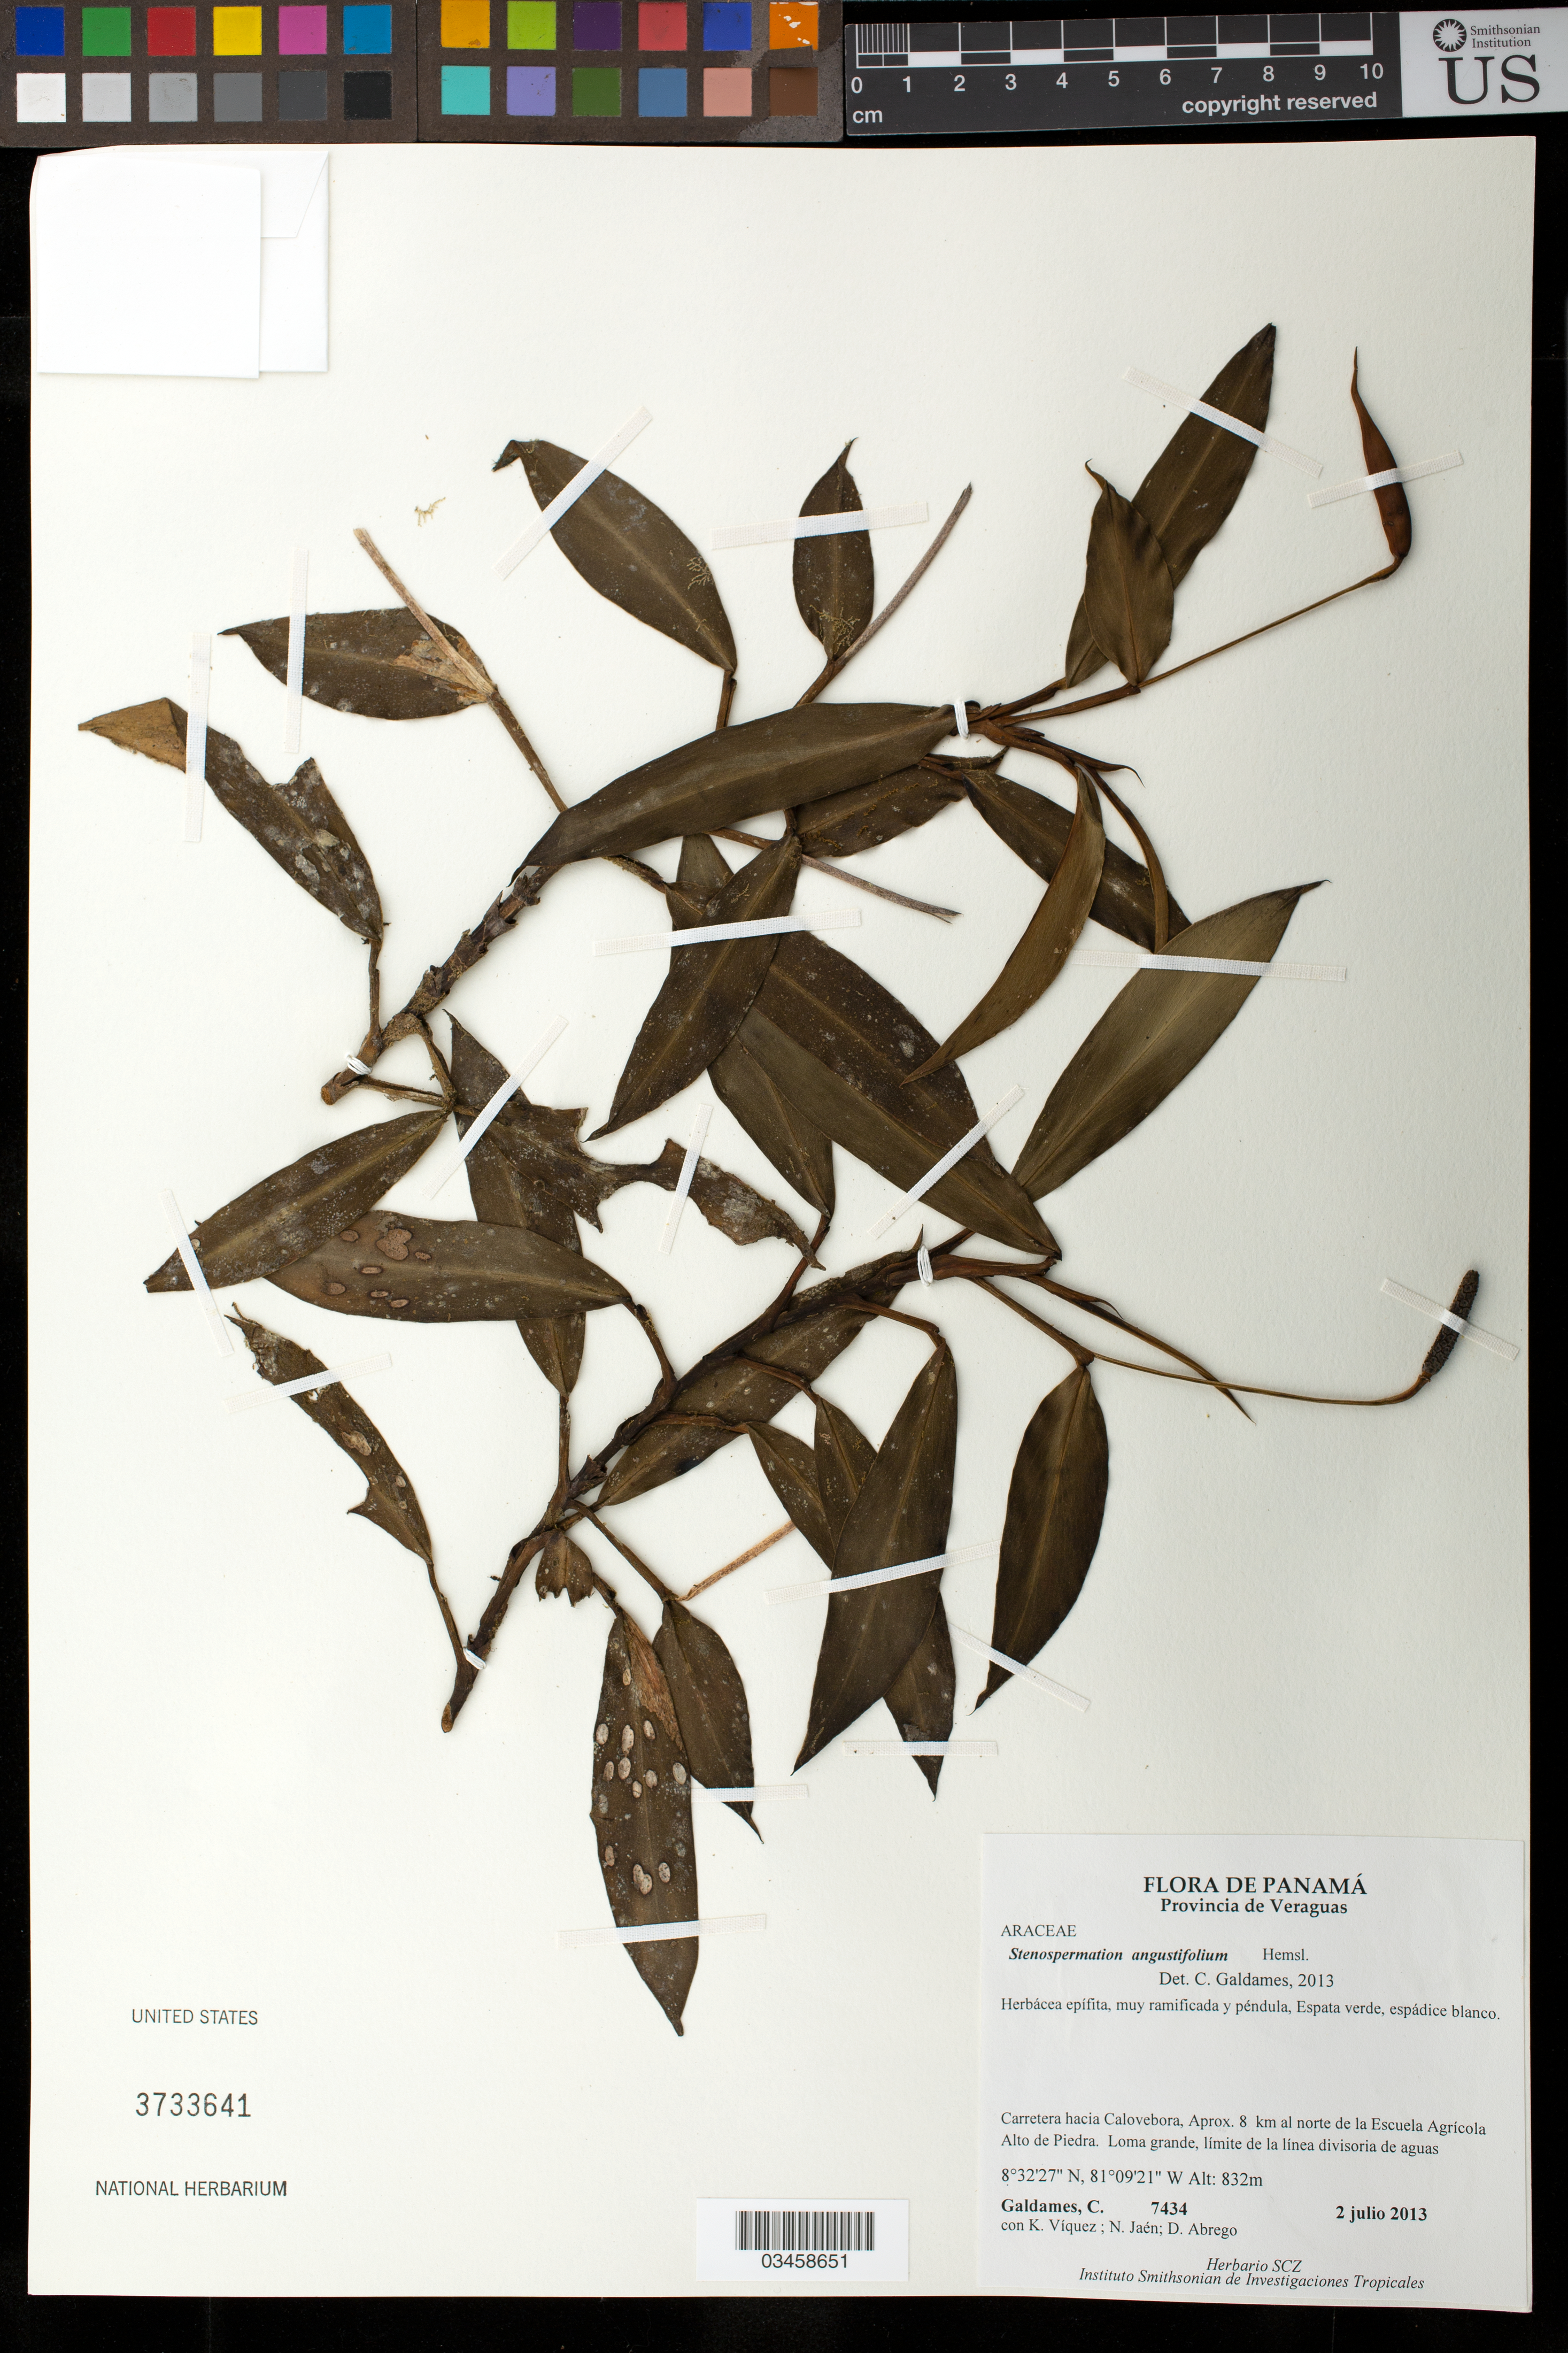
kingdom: Plantae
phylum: Tracheophyta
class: Liliopsida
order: Alismatales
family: Araceae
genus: Stenospermation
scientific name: Stenospermation angustifolium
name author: Hemsl.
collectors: C. Galdames, K. Viquez, N. Jaén & D. Abrego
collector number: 7434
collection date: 2013-07-02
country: Panama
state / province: Veraguas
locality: Carretera hacia Calovebora, aprox. 8 km al norte de la Escuela Agricola Alto de Piedra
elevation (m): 832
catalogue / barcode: US 3733641